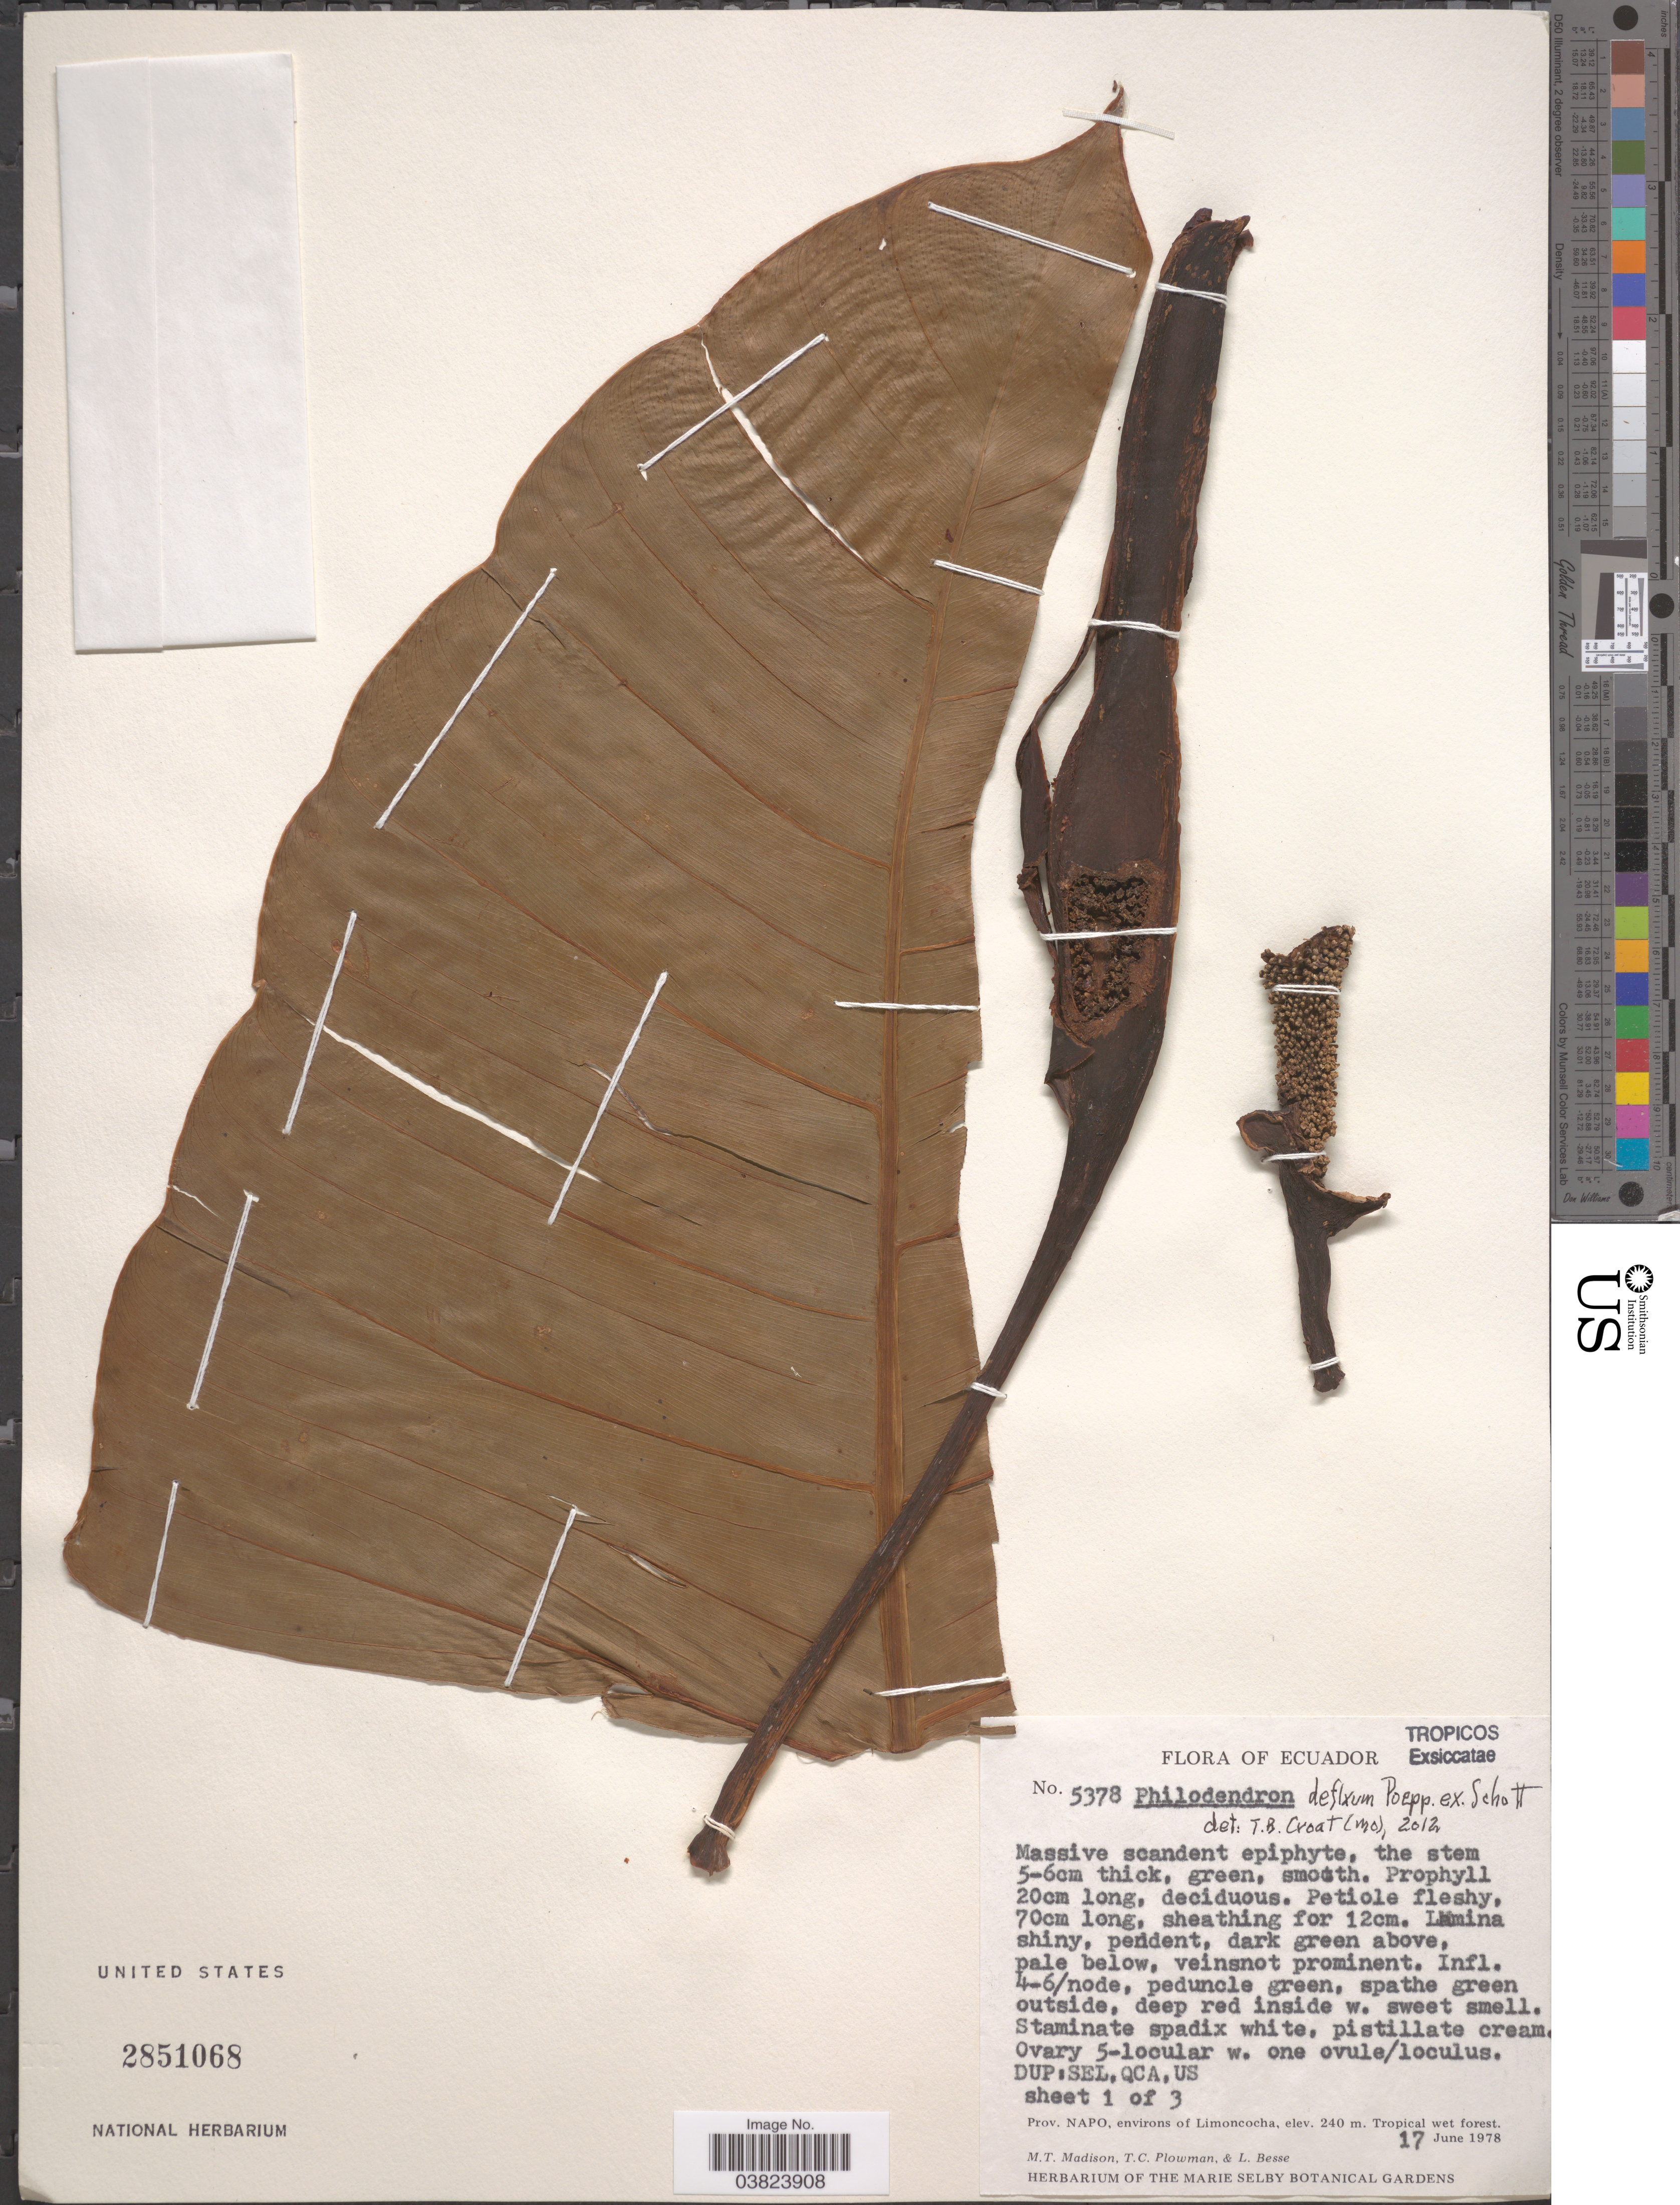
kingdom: Plantae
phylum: Tracheophyta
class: Liliopsida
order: Alismatales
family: Araceae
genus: Philodendron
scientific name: Philodendron deflexum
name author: Poepp. ex Schott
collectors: M. T. Madison, T. Plowman & L. Besse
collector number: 5378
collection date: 1978-06-17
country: Ecuador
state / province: Napo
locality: Environs of Limoncocha.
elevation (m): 240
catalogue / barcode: US 2851068